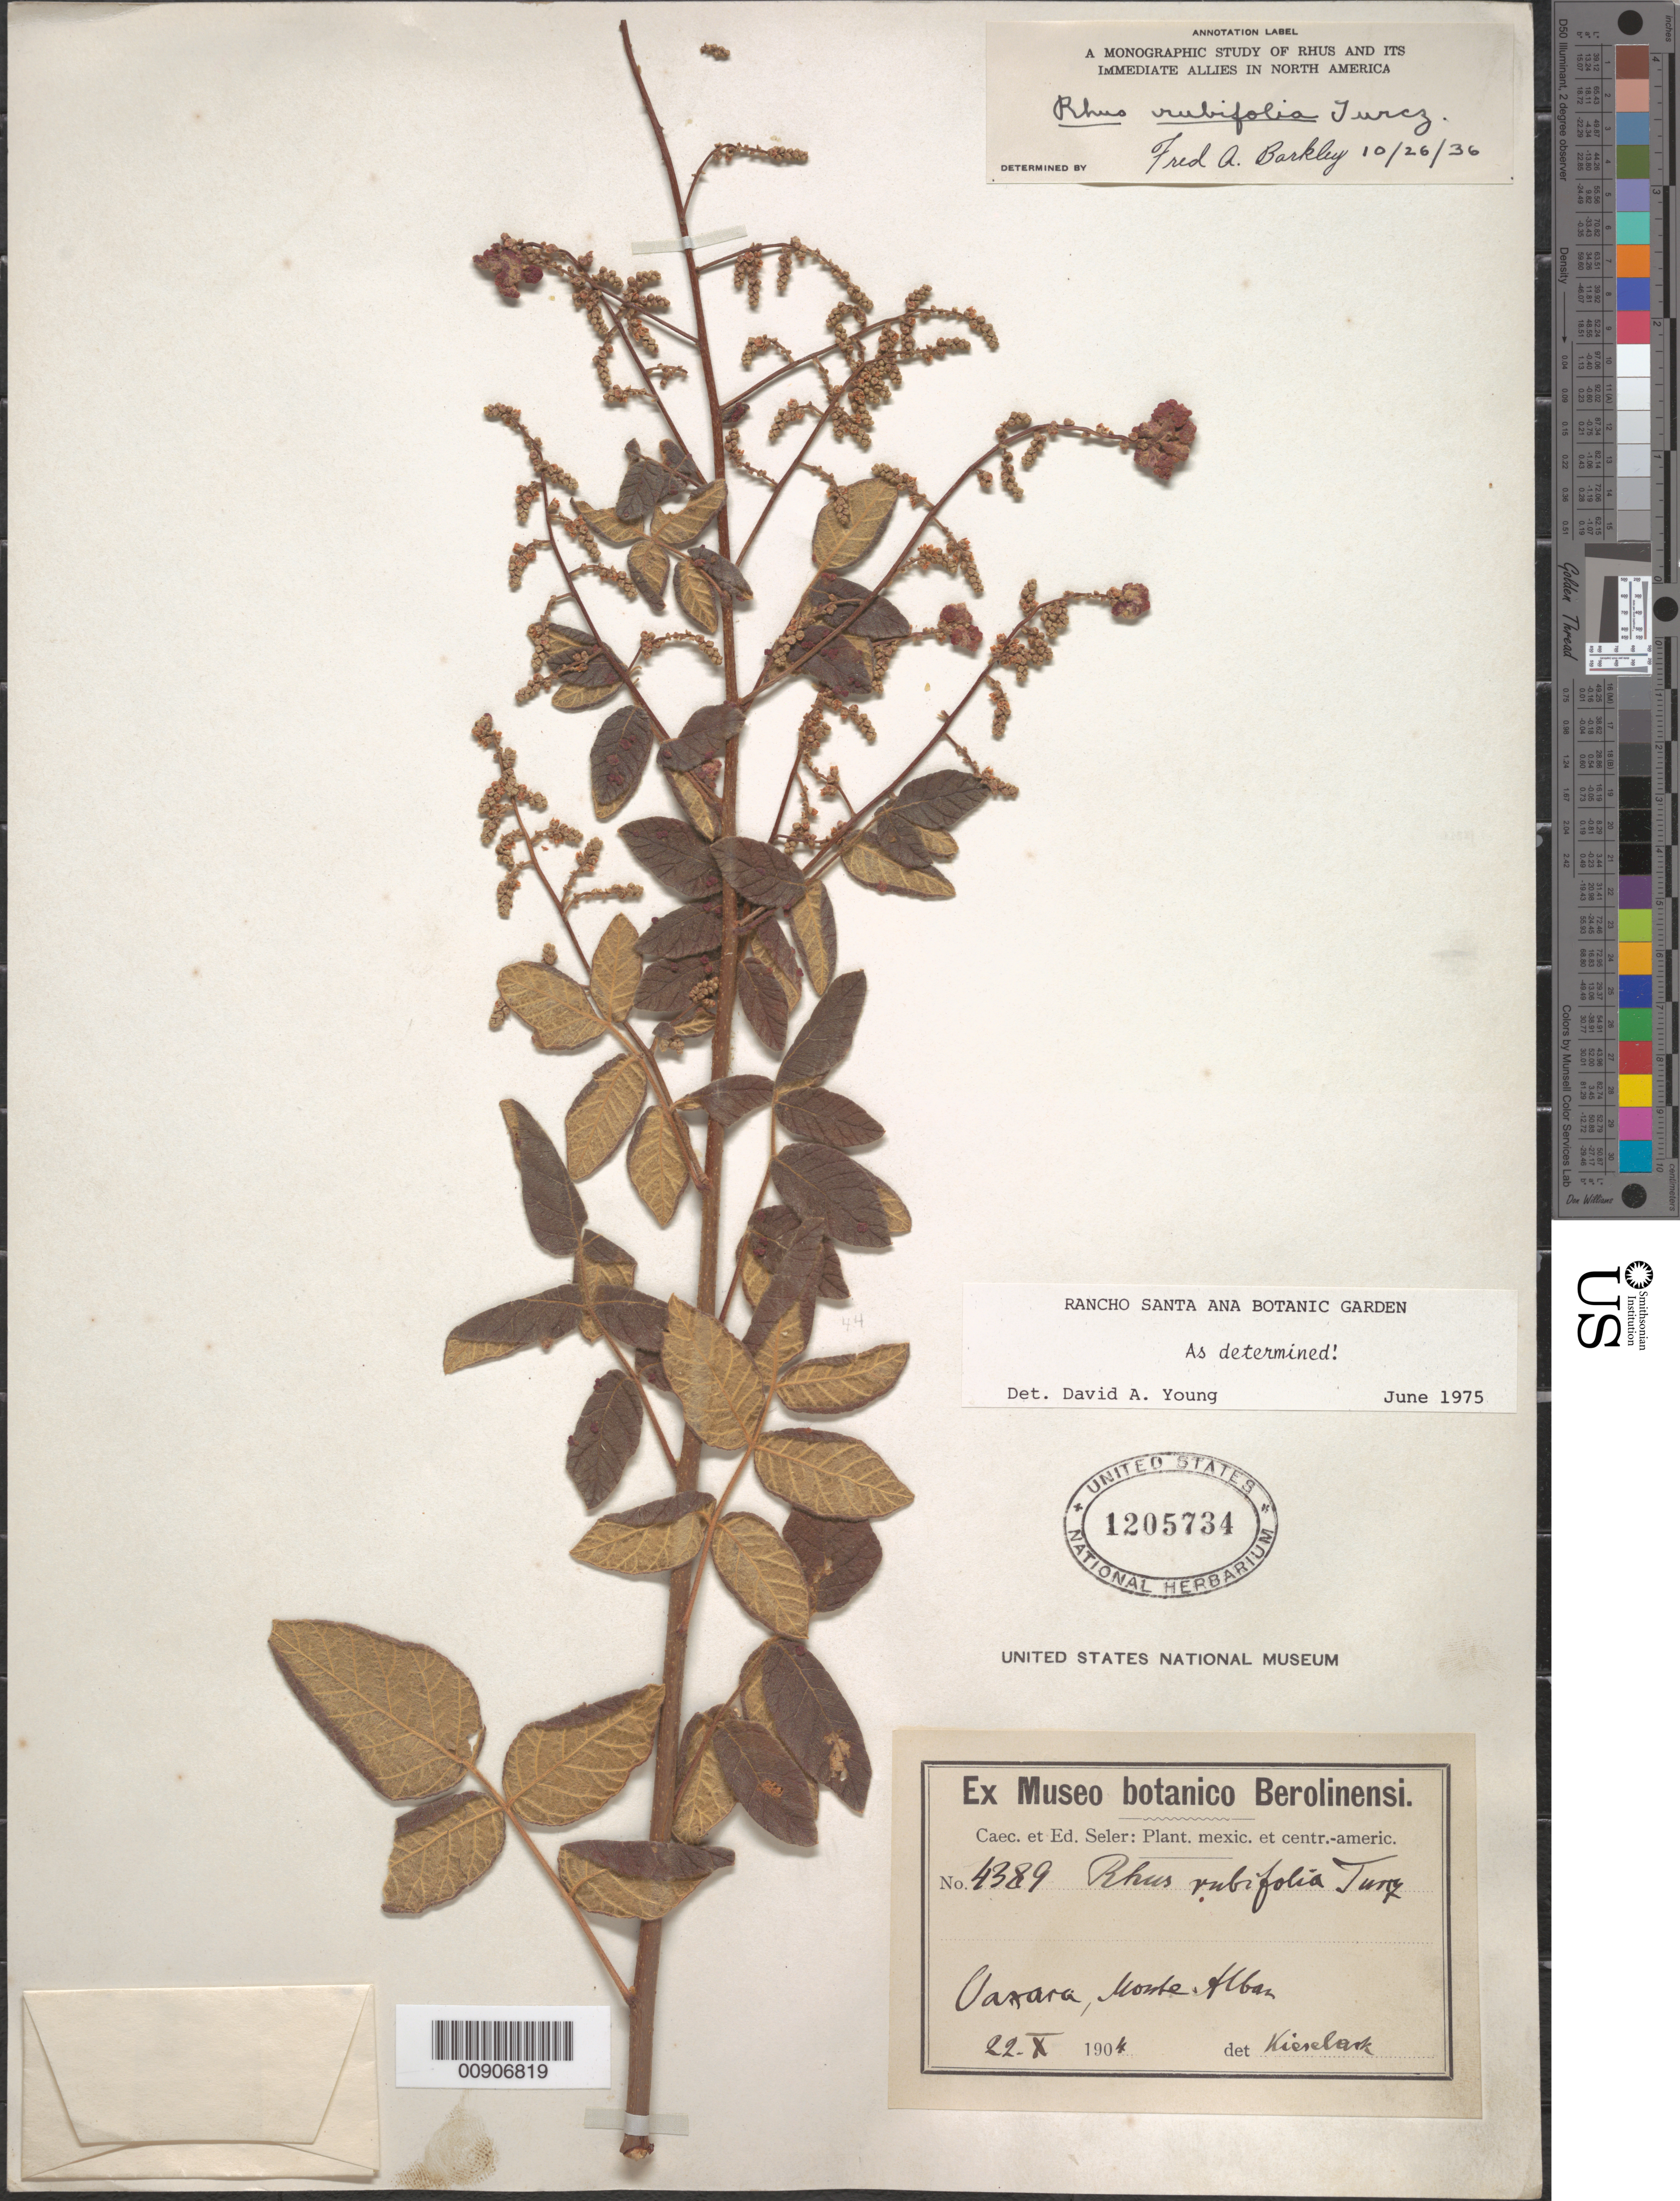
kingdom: Plantae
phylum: Tracheophyta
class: Magnoliopsida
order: Sapindales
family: Anacardiaceae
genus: Rhus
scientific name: Rhus rubifolia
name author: Turcz.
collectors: C. Seler & E. G. Seler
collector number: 4389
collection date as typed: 22 Oct 1904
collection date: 1904-10-22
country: Mexico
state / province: Oaxaca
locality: Oaxaca, Monte Alban.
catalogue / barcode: US 1205734